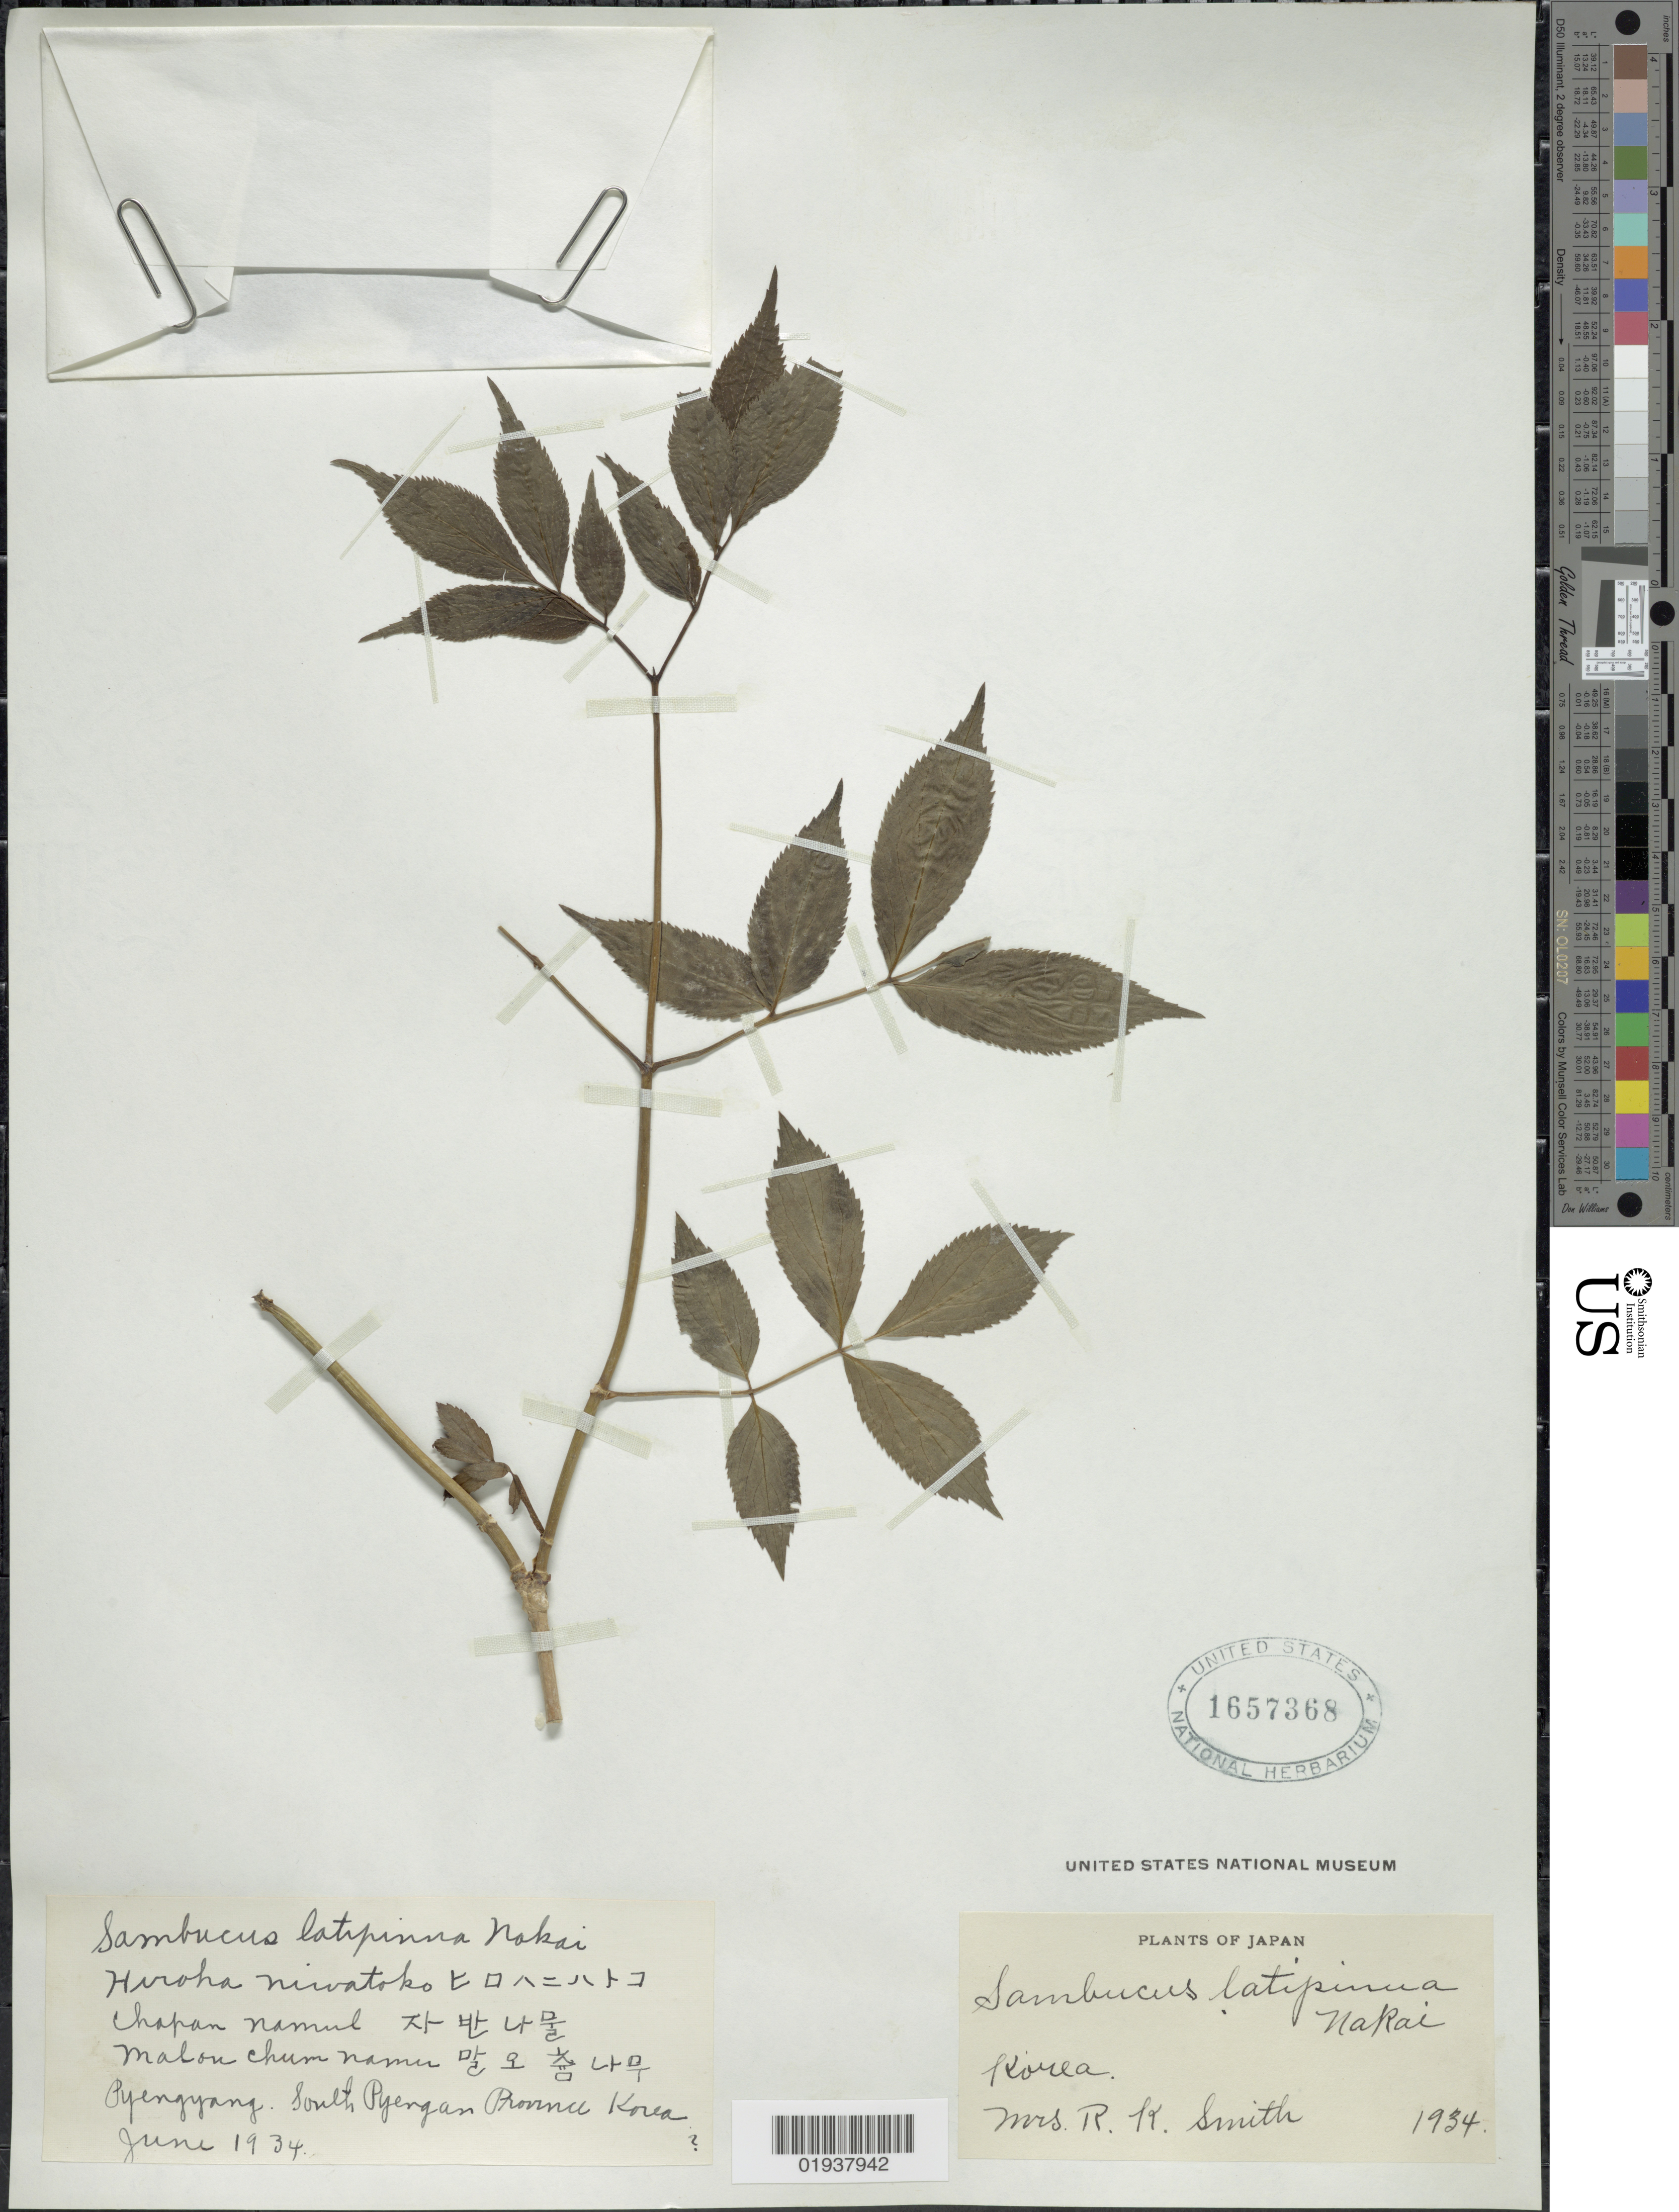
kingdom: Plantae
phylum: Tracheophyta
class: Magnoliopsida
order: Dipsacales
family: Viburnaceae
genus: Sambucus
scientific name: Sambucus racemosa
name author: L.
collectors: Mrs. R. K. Smith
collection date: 1934-06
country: North Korea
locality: Pyengyang, South Pyengan Province Korea.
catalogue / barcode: US 1657368